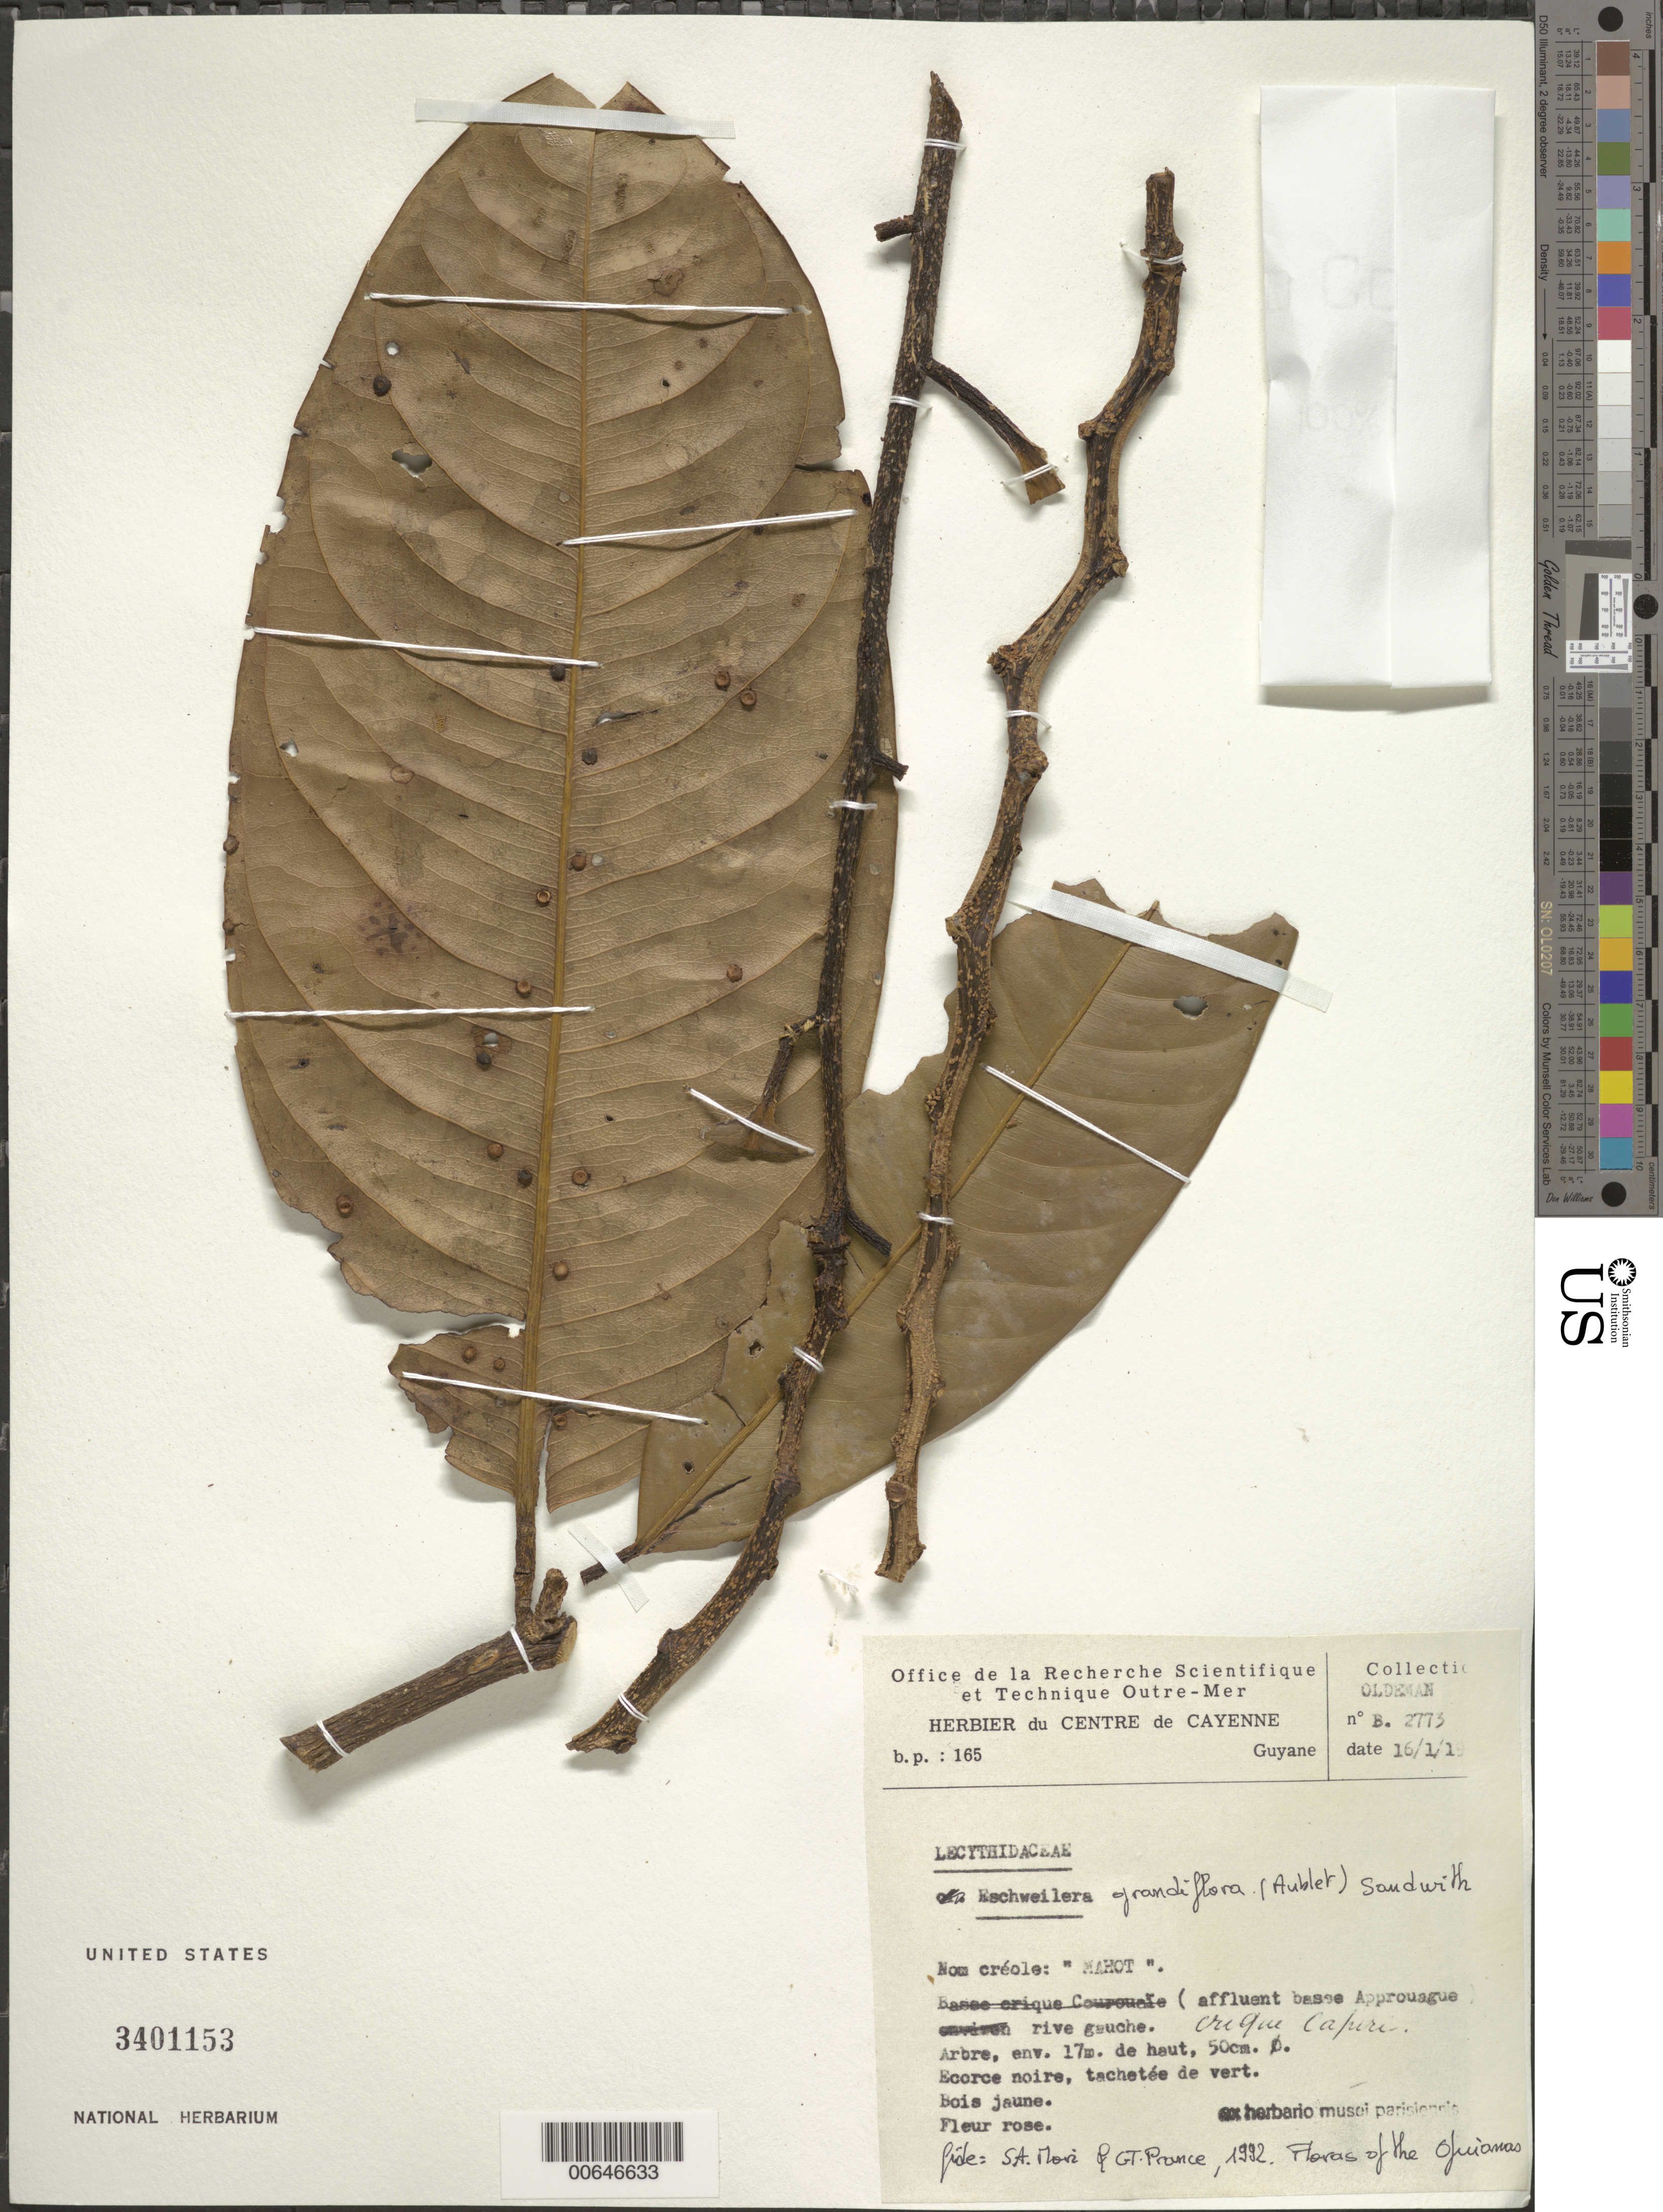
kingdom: Plantae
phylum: Tracheophyta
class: Magnoliopsida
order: Ericales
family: Lecythidaceae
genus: Eschweilera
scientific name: Eschweilera grandiflora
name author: (Aubl.) Sandwith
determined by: Prance, G. T.; Mori, Scott A.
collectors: R. Oldeman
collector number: B 2773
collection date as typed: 16-Jan-70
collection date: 1970-01-16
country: French Guiana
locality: Crique Capiri (affluent basse Approuague), rive gauche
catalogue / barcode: US 3401153